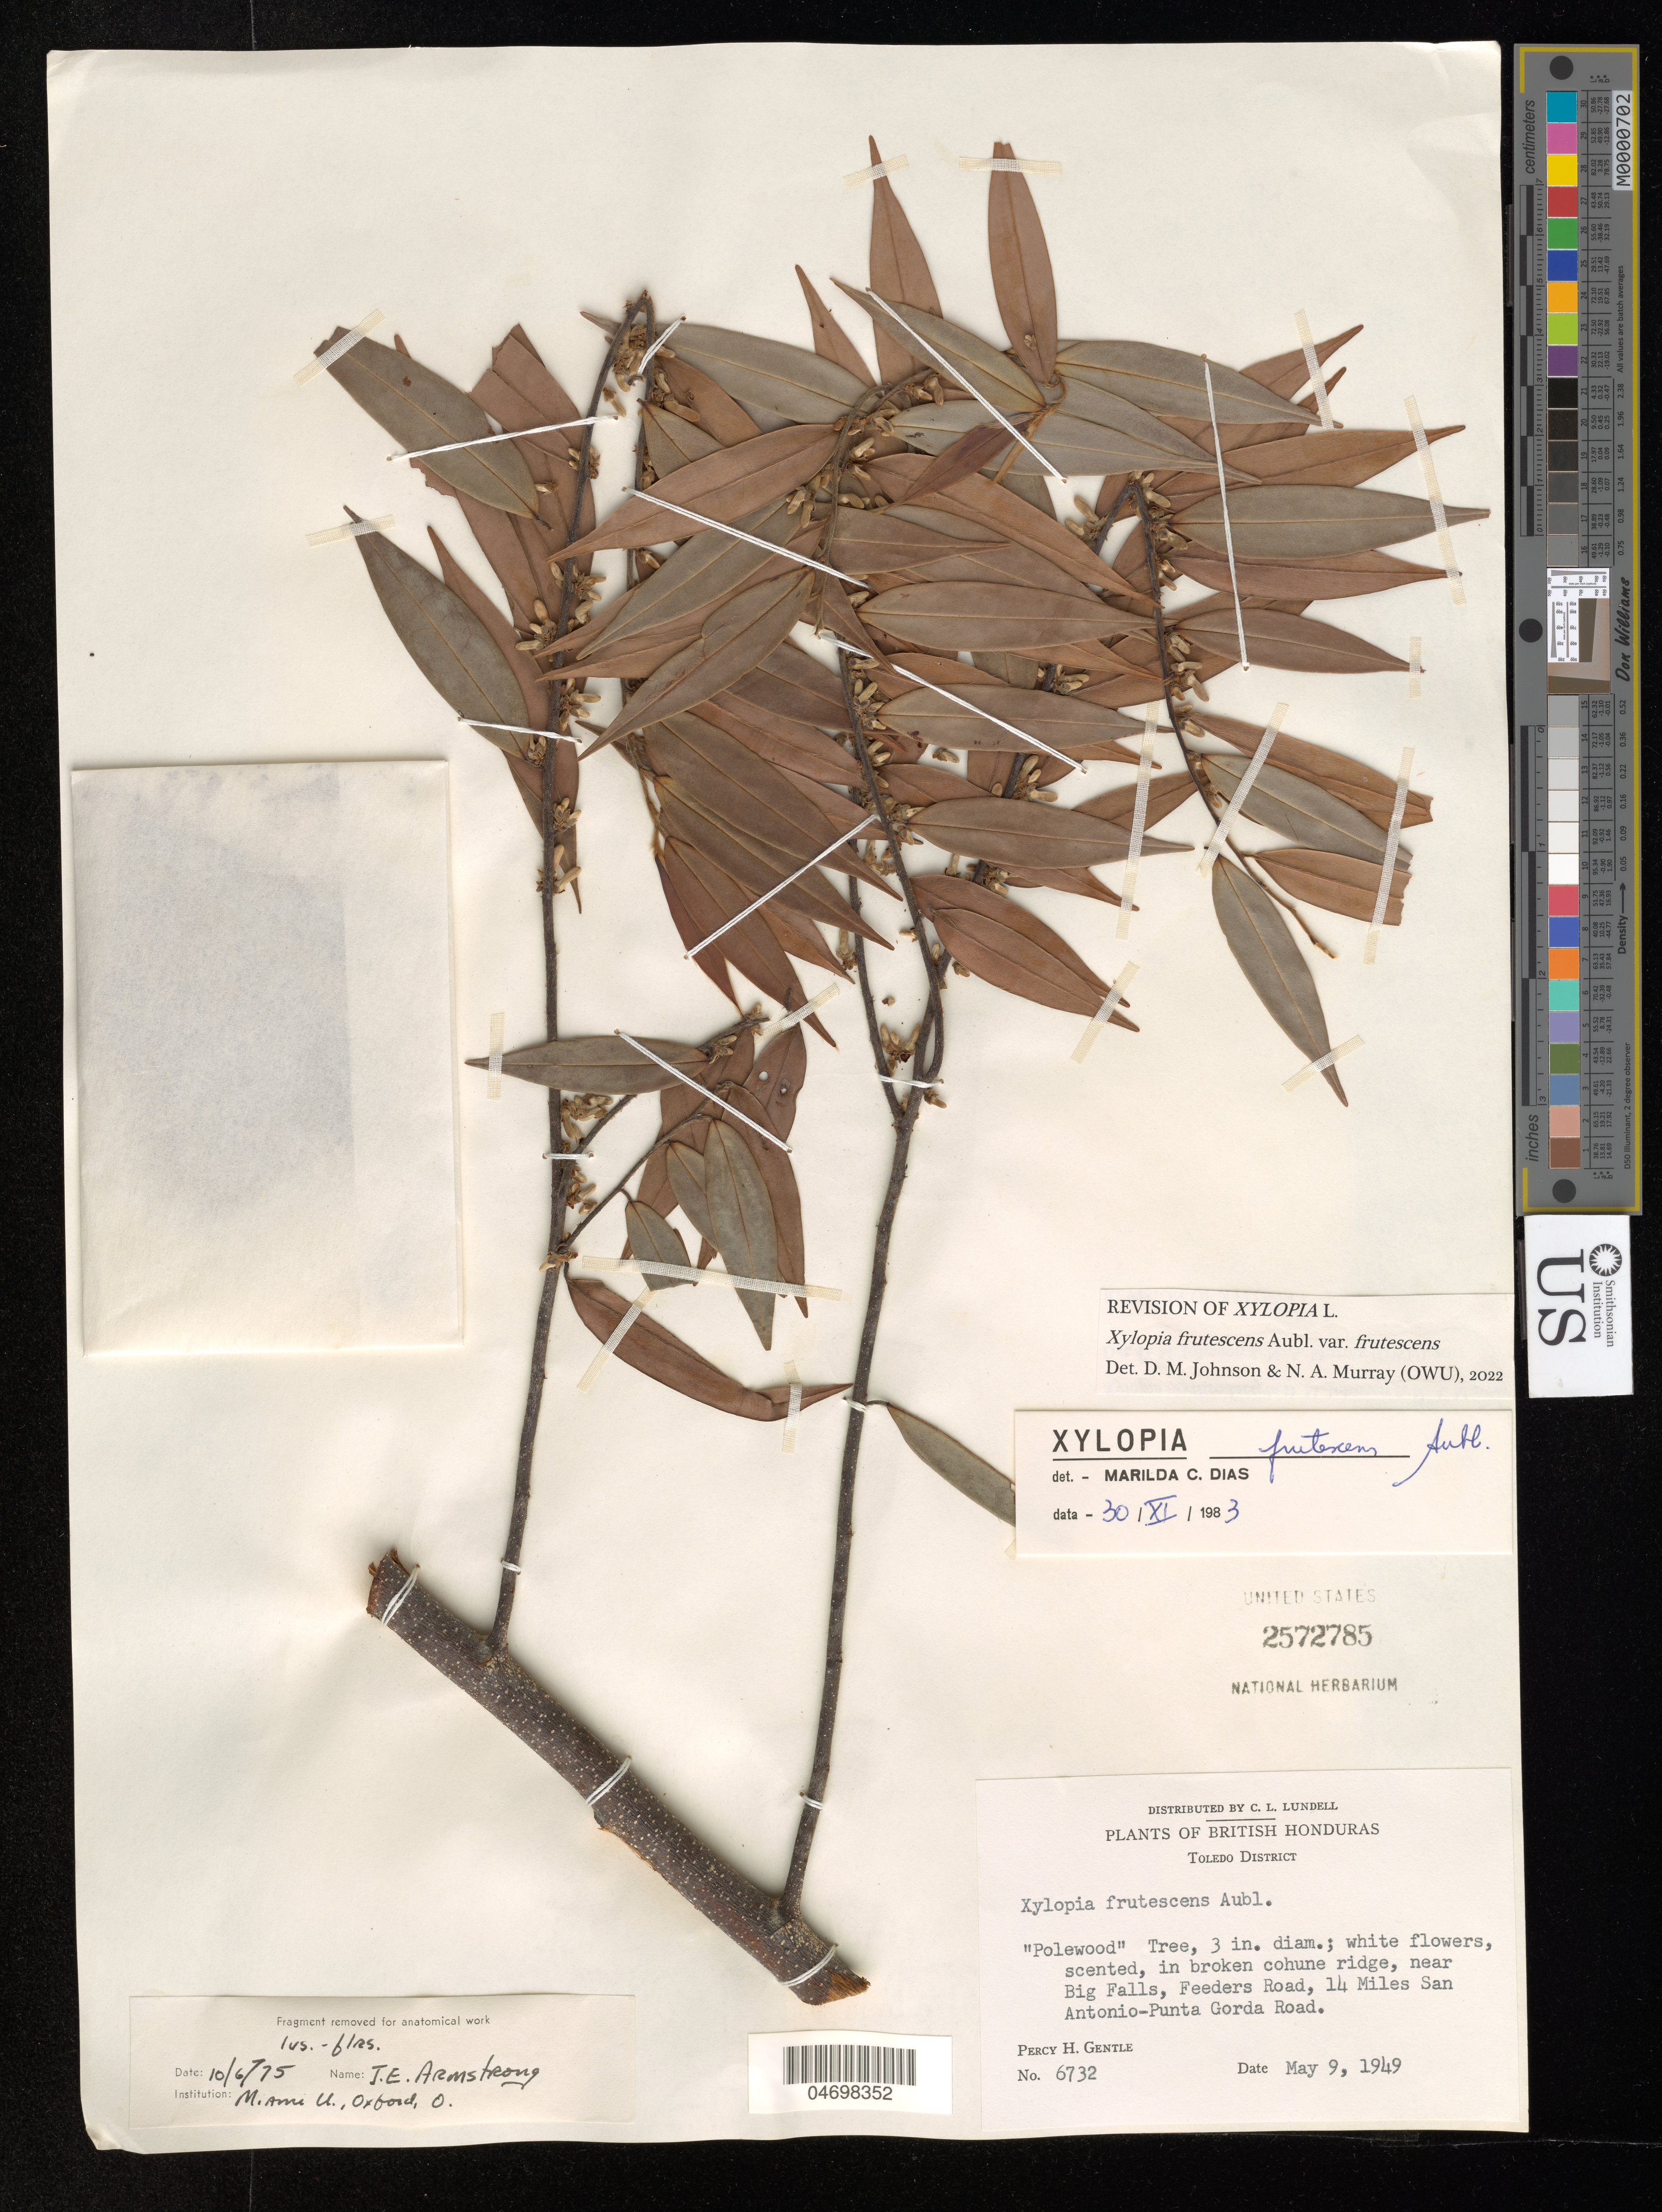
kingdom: Plantae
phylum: Tracheophyta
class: Magnoliopsida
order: Magnoliales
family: Annonaceae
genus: Xylopia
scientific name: Xylopia frutescens var. frutescens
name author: Aubl.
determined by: Johnson, D. M.; Murray, N. A.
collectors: P. H. Gentle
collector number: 6732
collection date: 1949-05-09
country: Belize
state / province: Toledo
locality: British Honduras. Toledo District. In broken cohune ridge, near Big Falls, Feeders Road, 14 Miles, San Antonio-Punta Gorda Road.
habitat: Near Big Falls, Feeders Road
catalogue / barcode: US 2572785